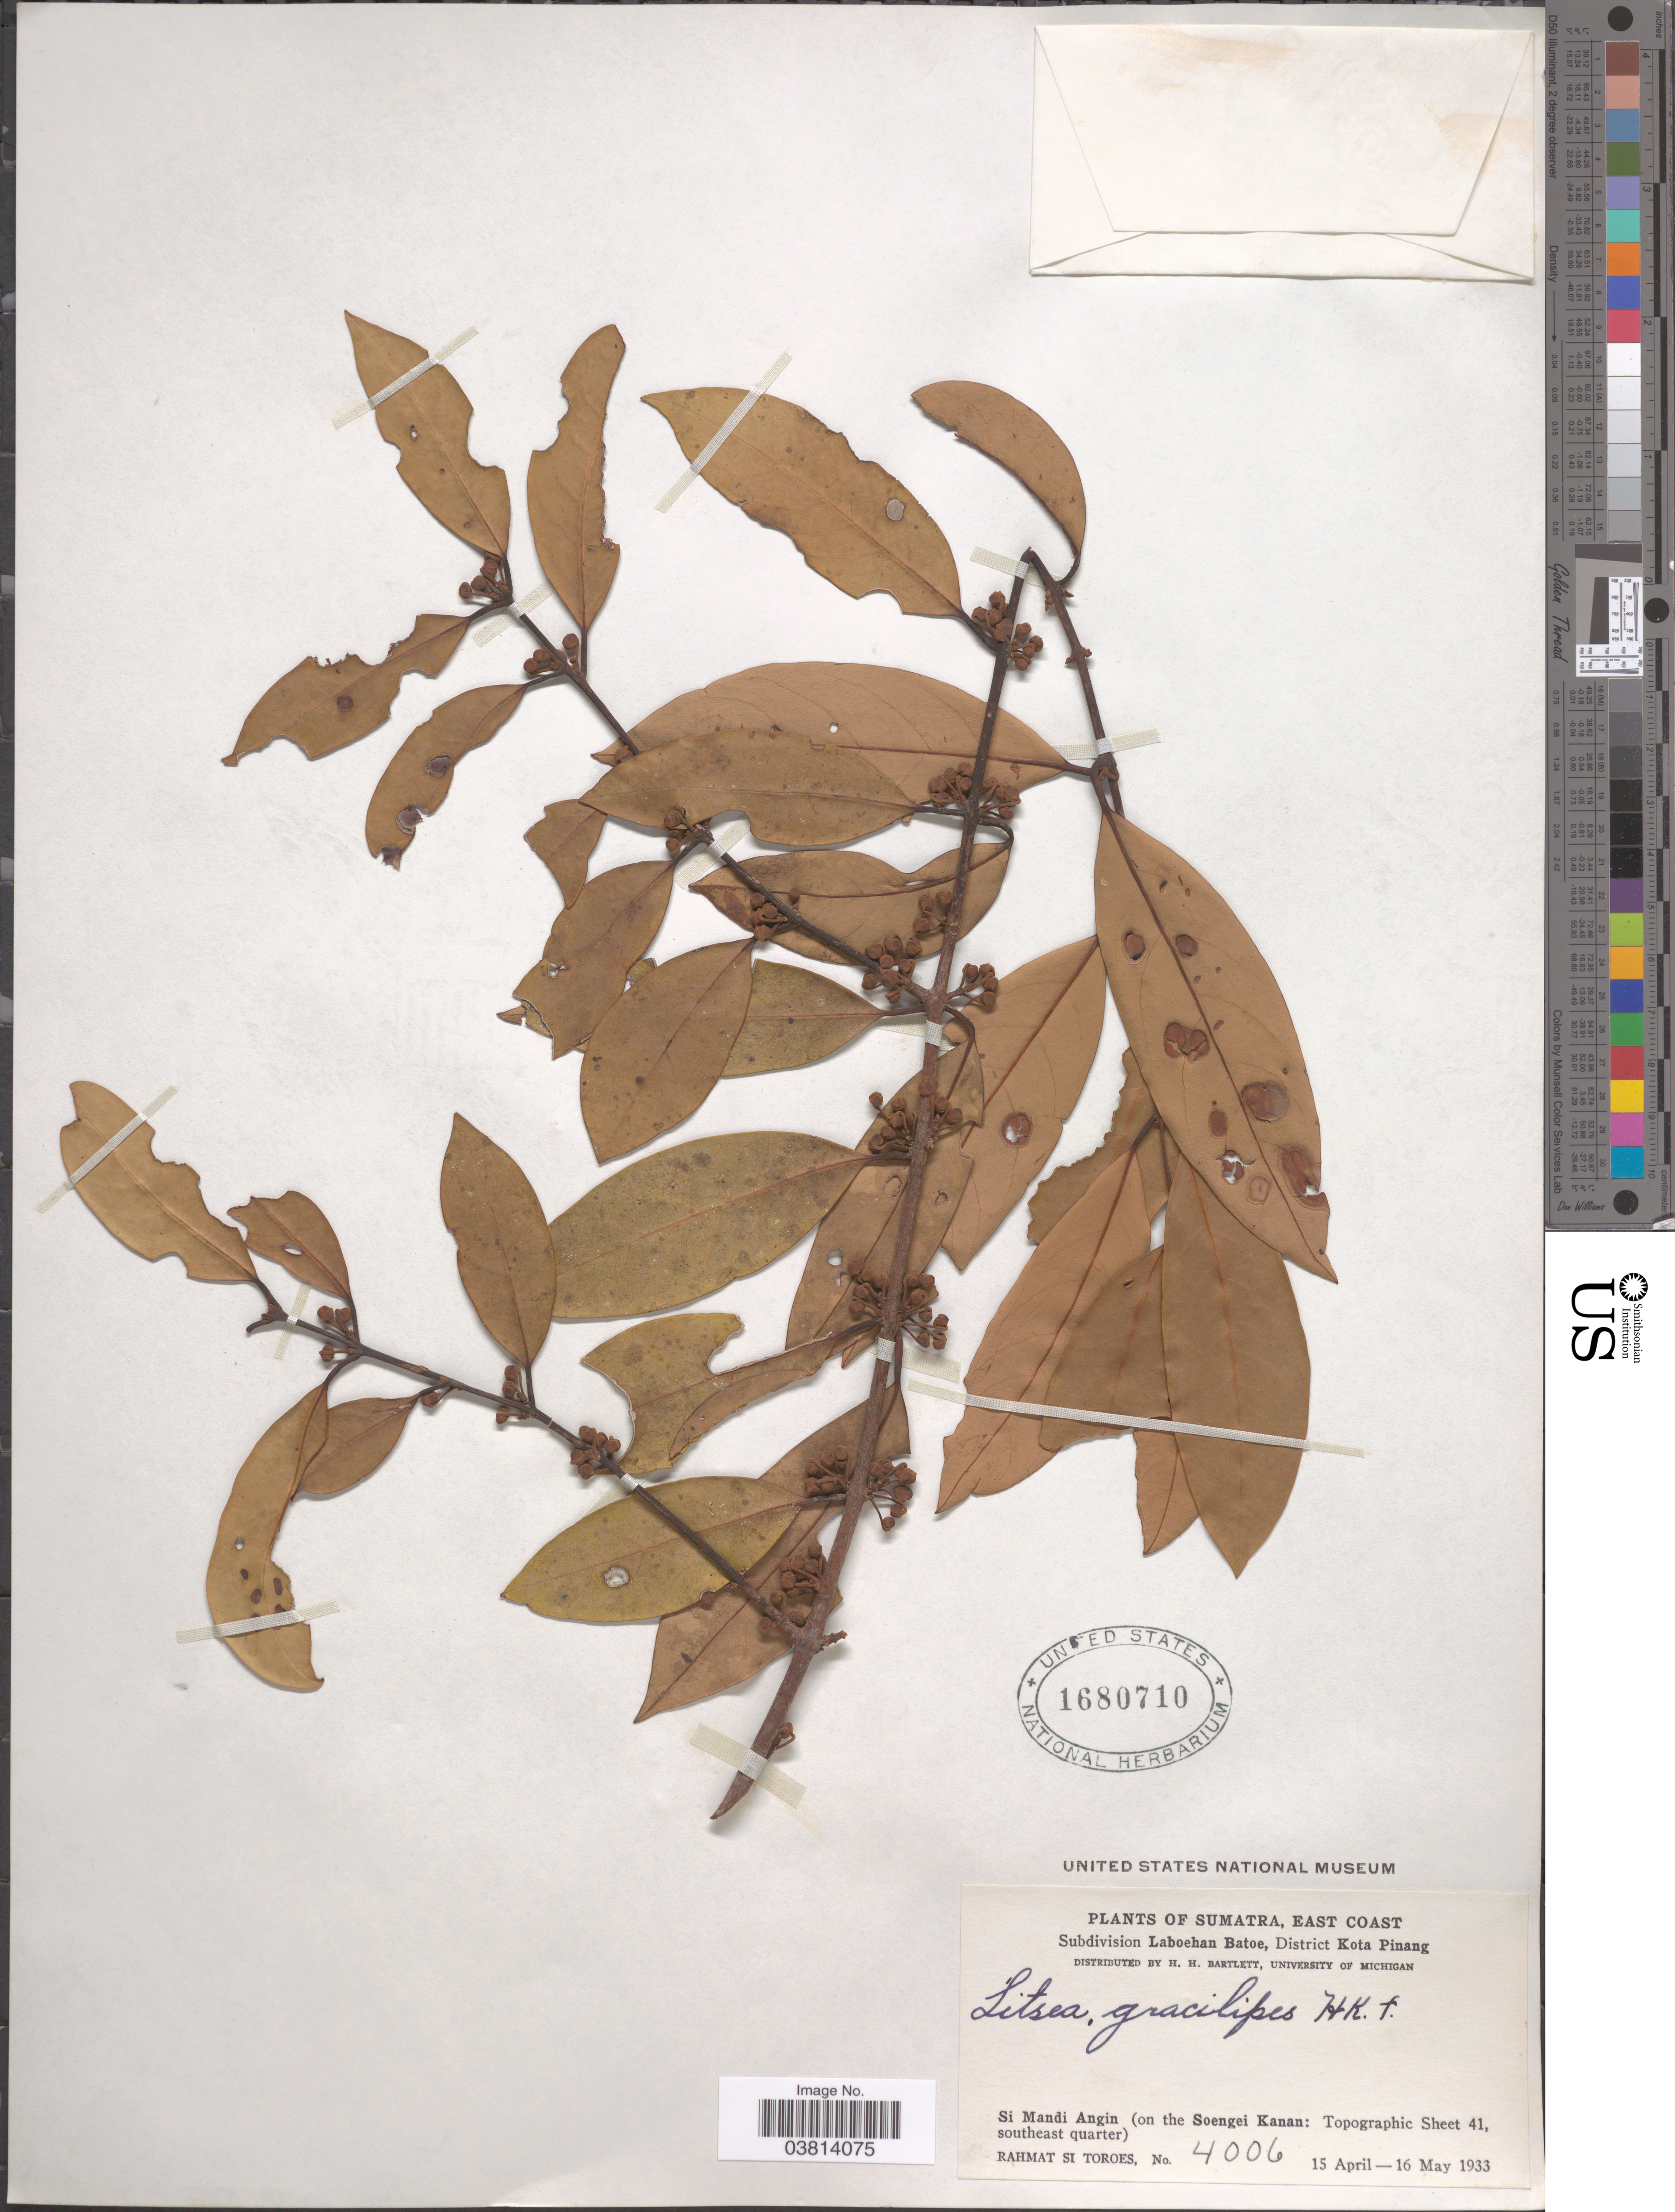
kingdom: Plantae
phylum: Tracheophyta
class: Magnoliopsida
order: Laurales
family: Lauraceae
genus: Litsea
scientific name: Litsea gracilipes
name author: Hemsl.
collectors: Rahmat Si Boeea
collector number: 4006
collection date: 1933-04-15/1933-05-16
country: Indonesia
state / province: Sumatra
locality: East Coast. Subdivision Laboehan Batoe, District Kota Pinang, Si Mandi Angin (on the Soengei Kanan: Topographic Sheet 41, southeast quarter).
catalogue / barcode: US 1680710